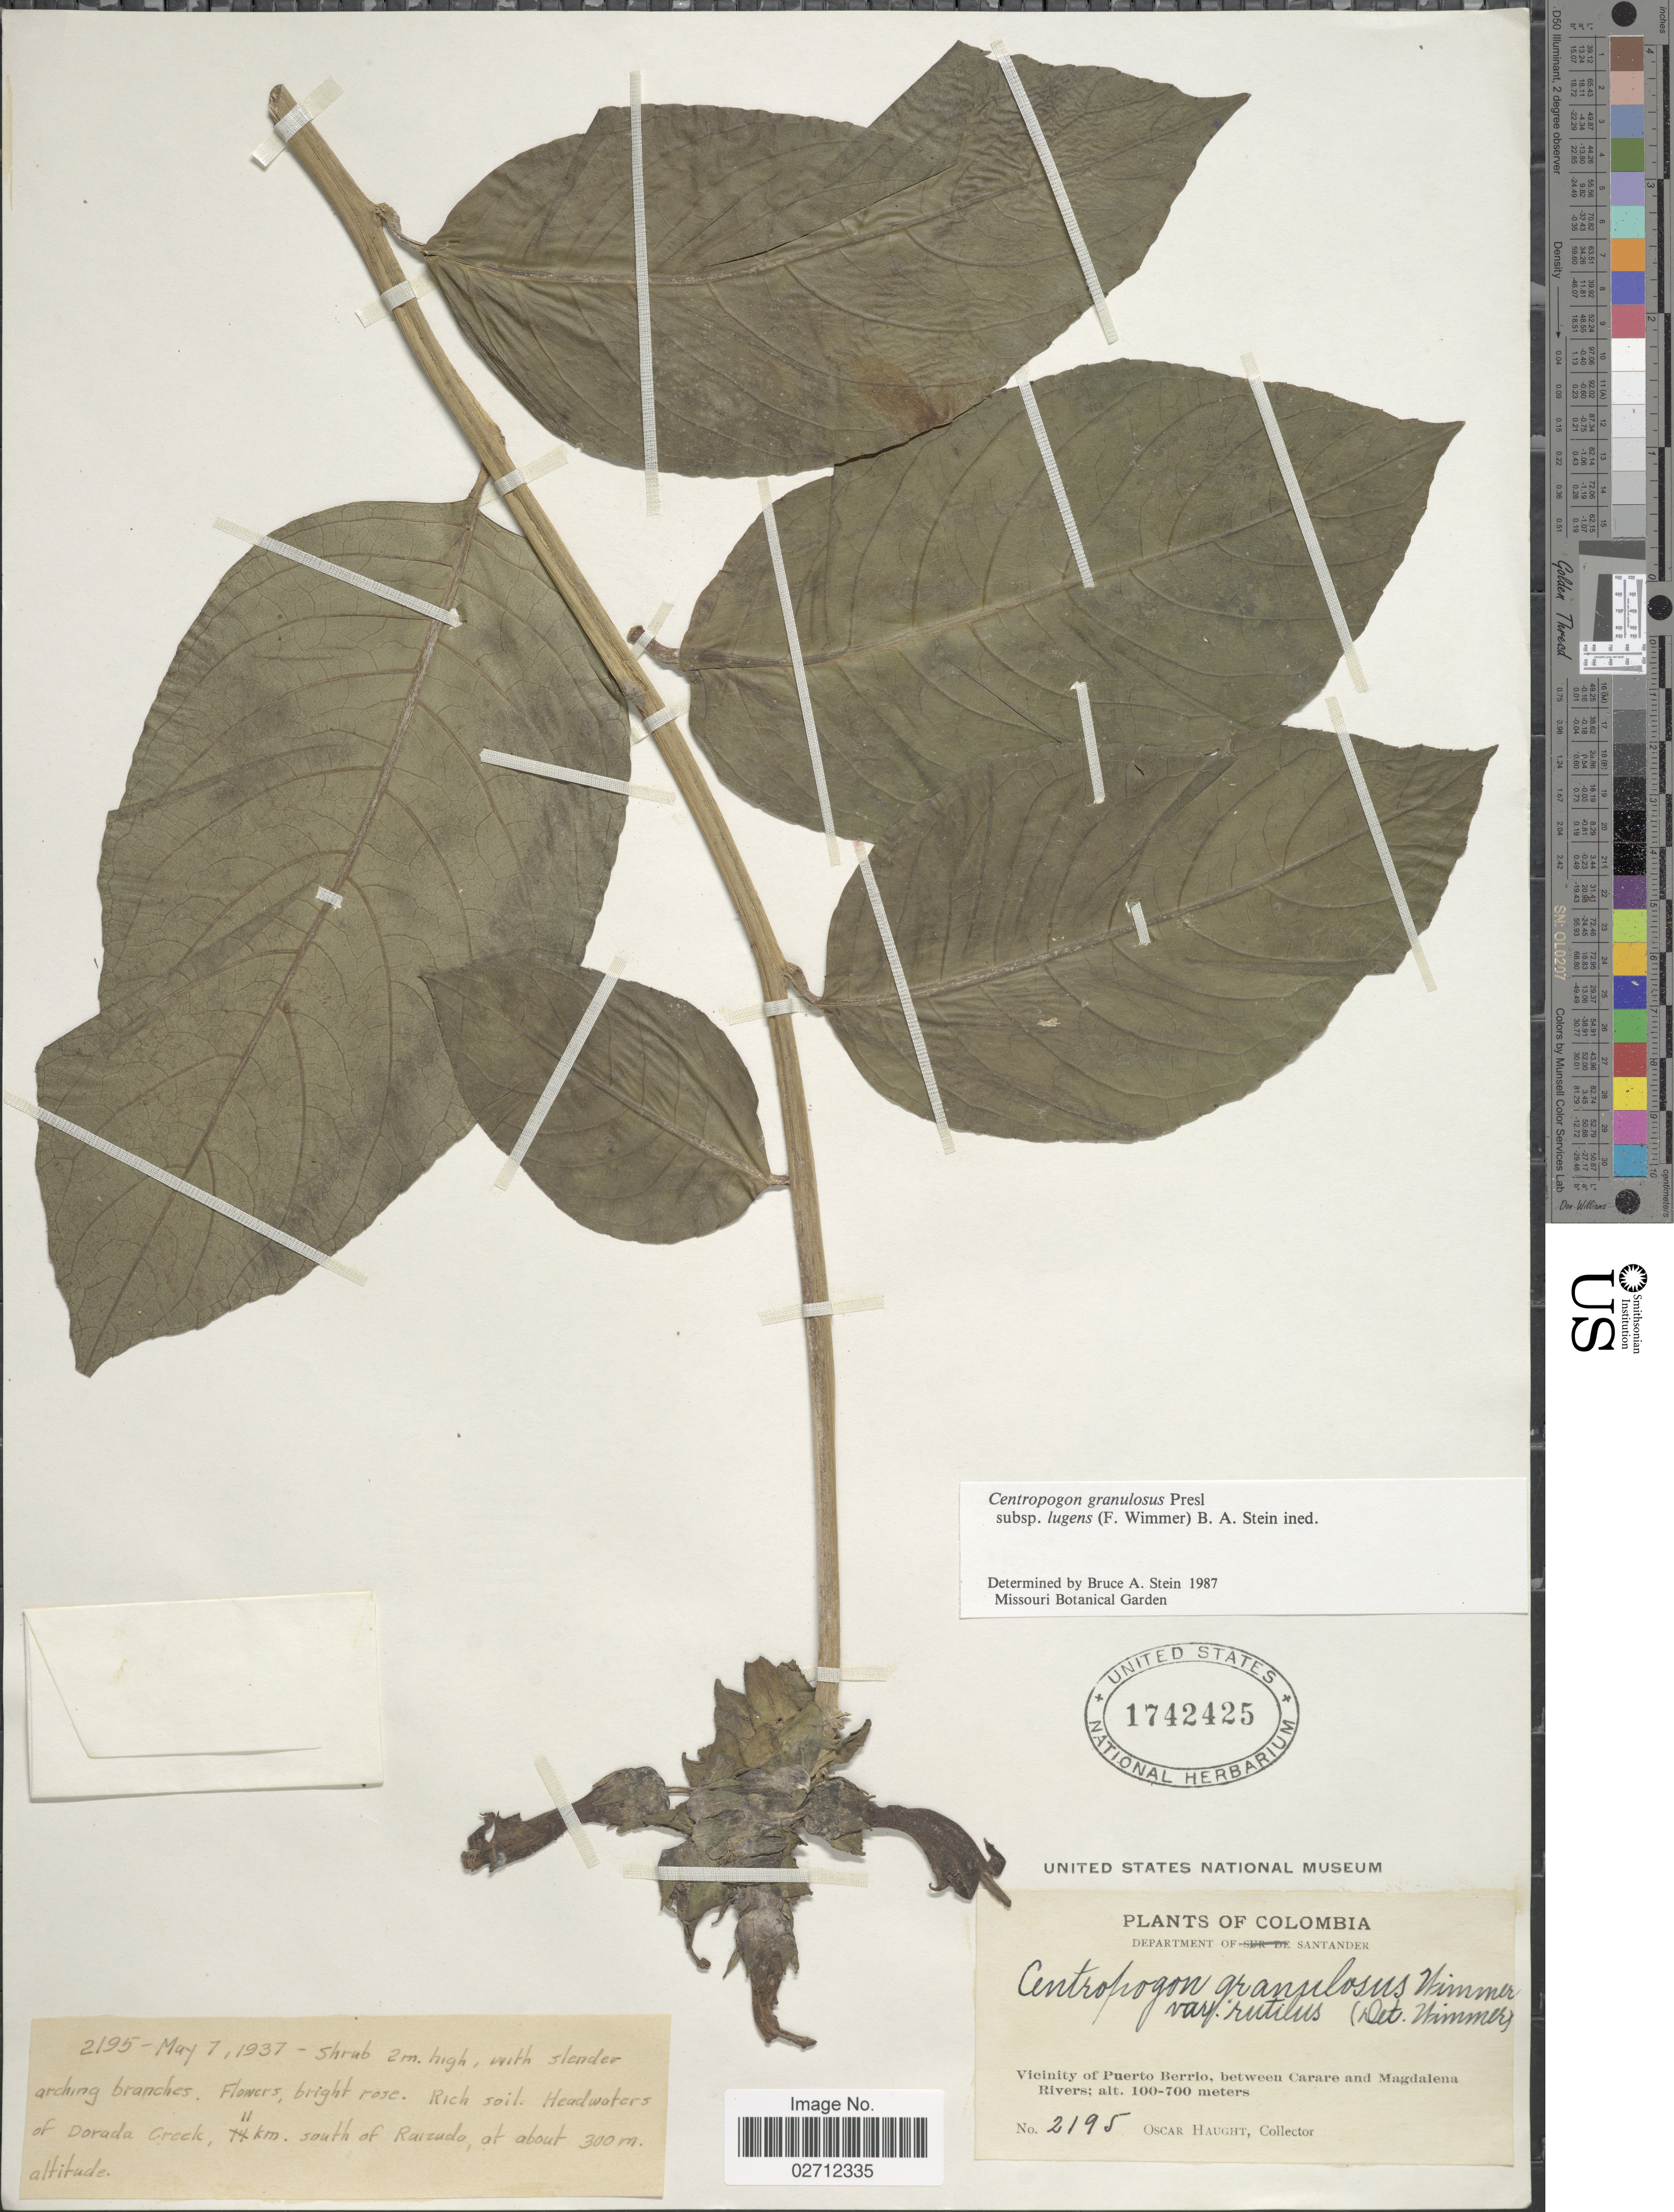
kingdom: Plantae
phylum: Tracheophyta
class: Magnoliopsida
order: Asterales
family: Campanulaceae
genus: Centropogon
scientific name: Centropogon granulosus subsp. lugens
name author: B.A. Stein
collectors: O. Haught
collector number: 2195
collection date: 1937-05-07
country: Colombia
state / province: Santander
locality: Department of Santander, Vicinity of Puerto Berrio, between Carare and Magdalena Rivers. Headwater of Dorada Creek, 11 km south of Raizudo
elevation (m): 300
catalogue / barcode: US 1742425